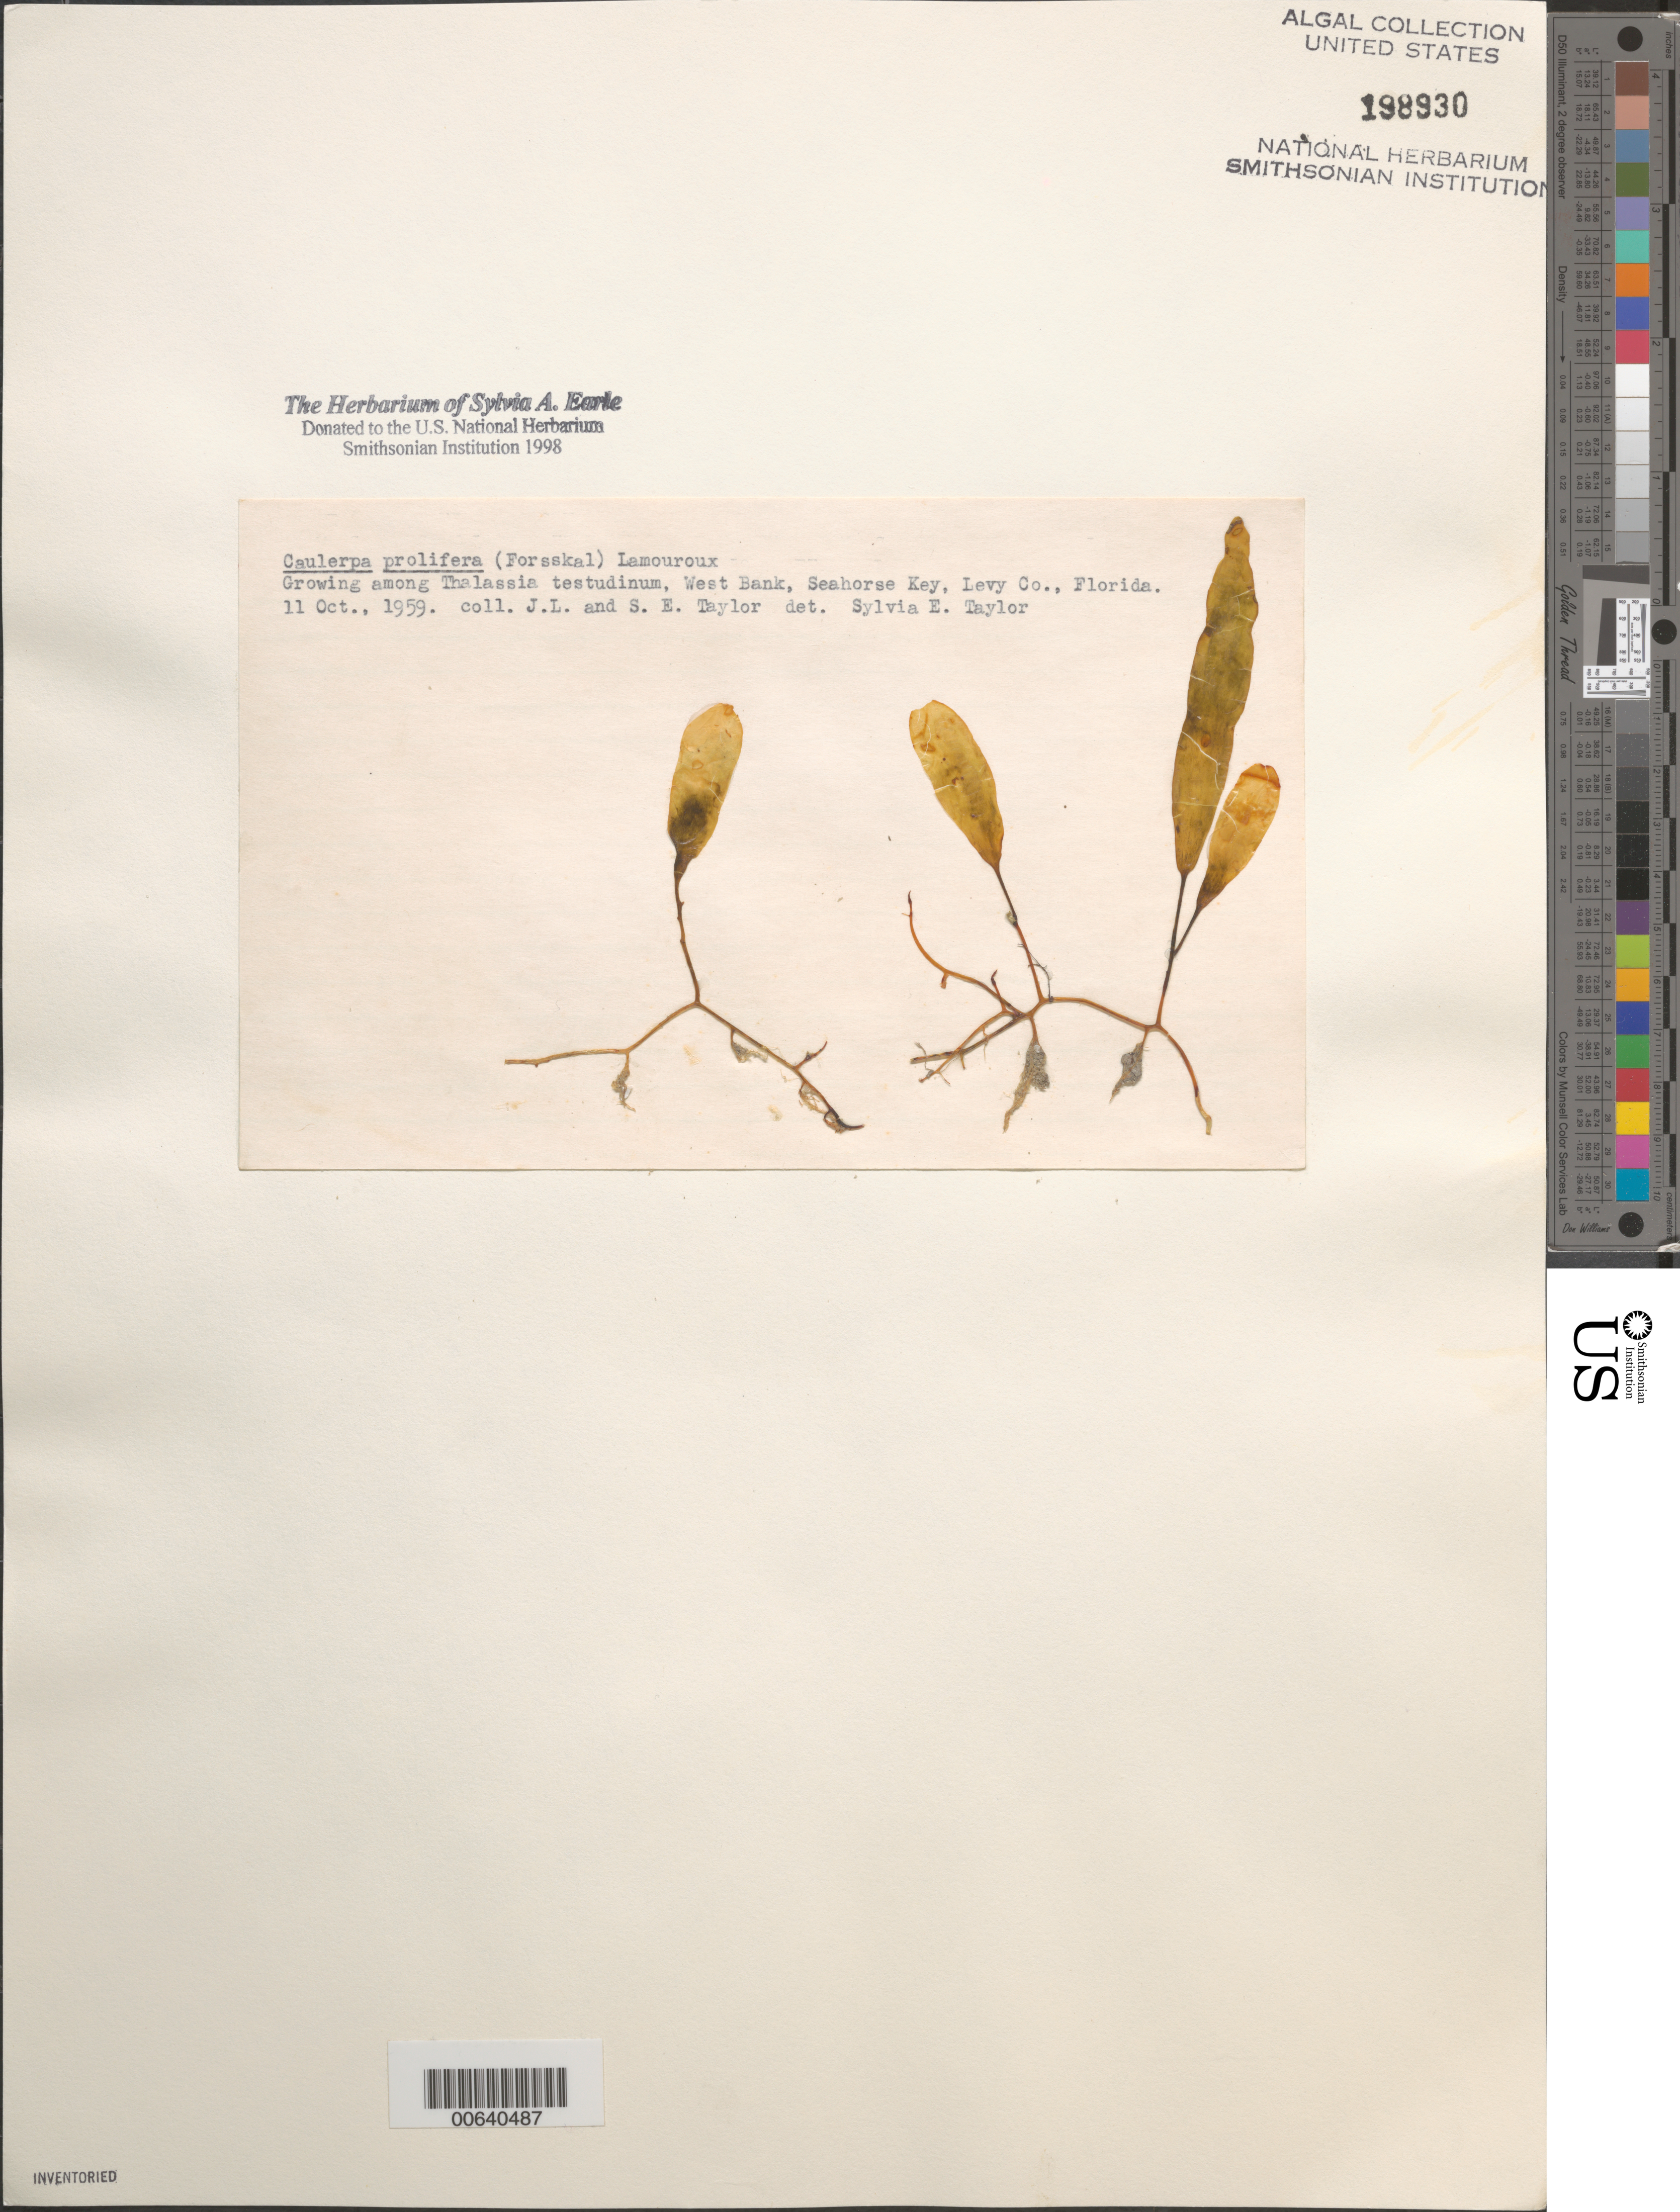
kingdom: Plantae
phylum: Chlorophyta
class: Ulvophyceae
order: Bryopsidales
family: Caulerpaceae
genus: Caulerpa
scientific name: Caulerpa prolifera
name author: (Forssk.) J.V.Lamouroux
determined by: Earle, S. A.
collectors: J. L. Taylor & S. A. Earle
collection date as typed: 11 Oct 1959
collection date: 1959-10-11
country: United States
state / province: Florida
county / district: Levy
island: Seahorse Key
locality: West Bank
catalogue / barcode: US 198930